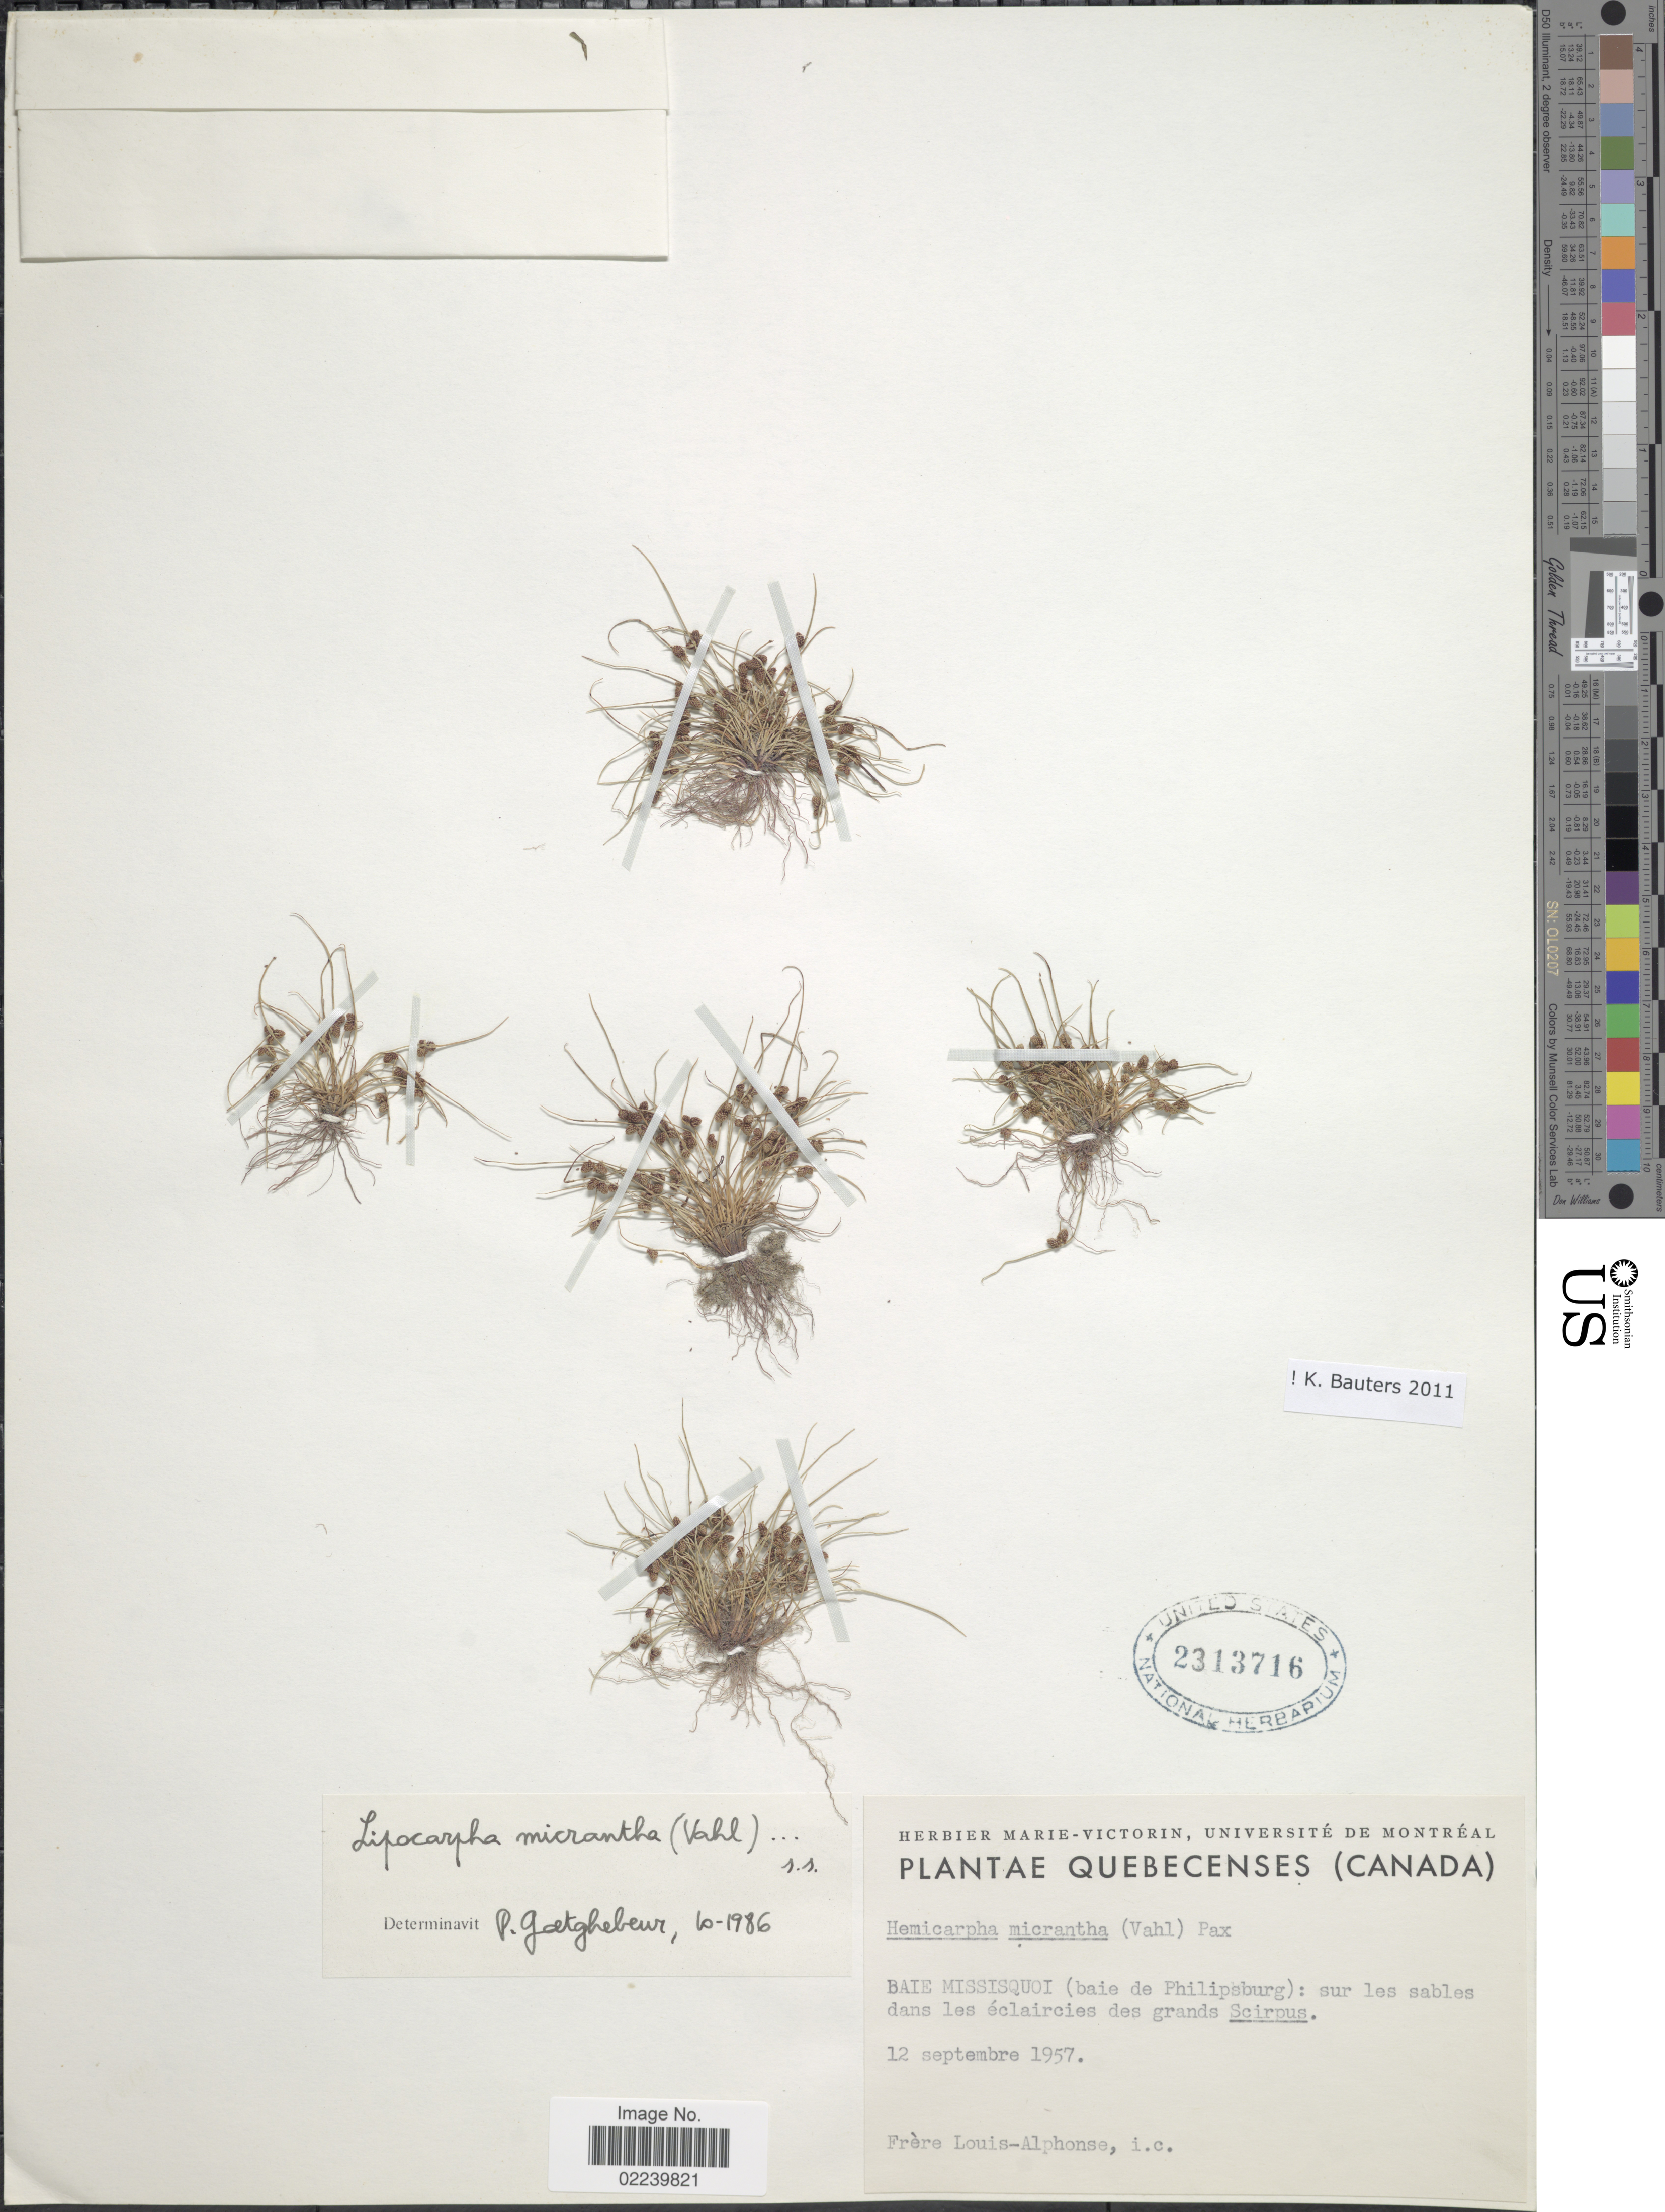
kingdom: Plantae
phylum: Tracheophyta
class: Liliopsida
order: Poales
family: Cyperaceae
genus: Cyperus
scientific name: Cyperus subsquarrosus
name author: (Muhl.) Bauters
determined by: Strong, M. T., (US), Smithsonian Institution - National Museum of Natural History (UNITED STATES)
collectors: Louis-Alphonse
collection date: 1957-09-12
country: Canada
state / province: Quebec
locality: Baie Missisquoi (baie de Philisburg): sur les sables dans les eclaircies des grands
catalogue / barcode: US 2313716